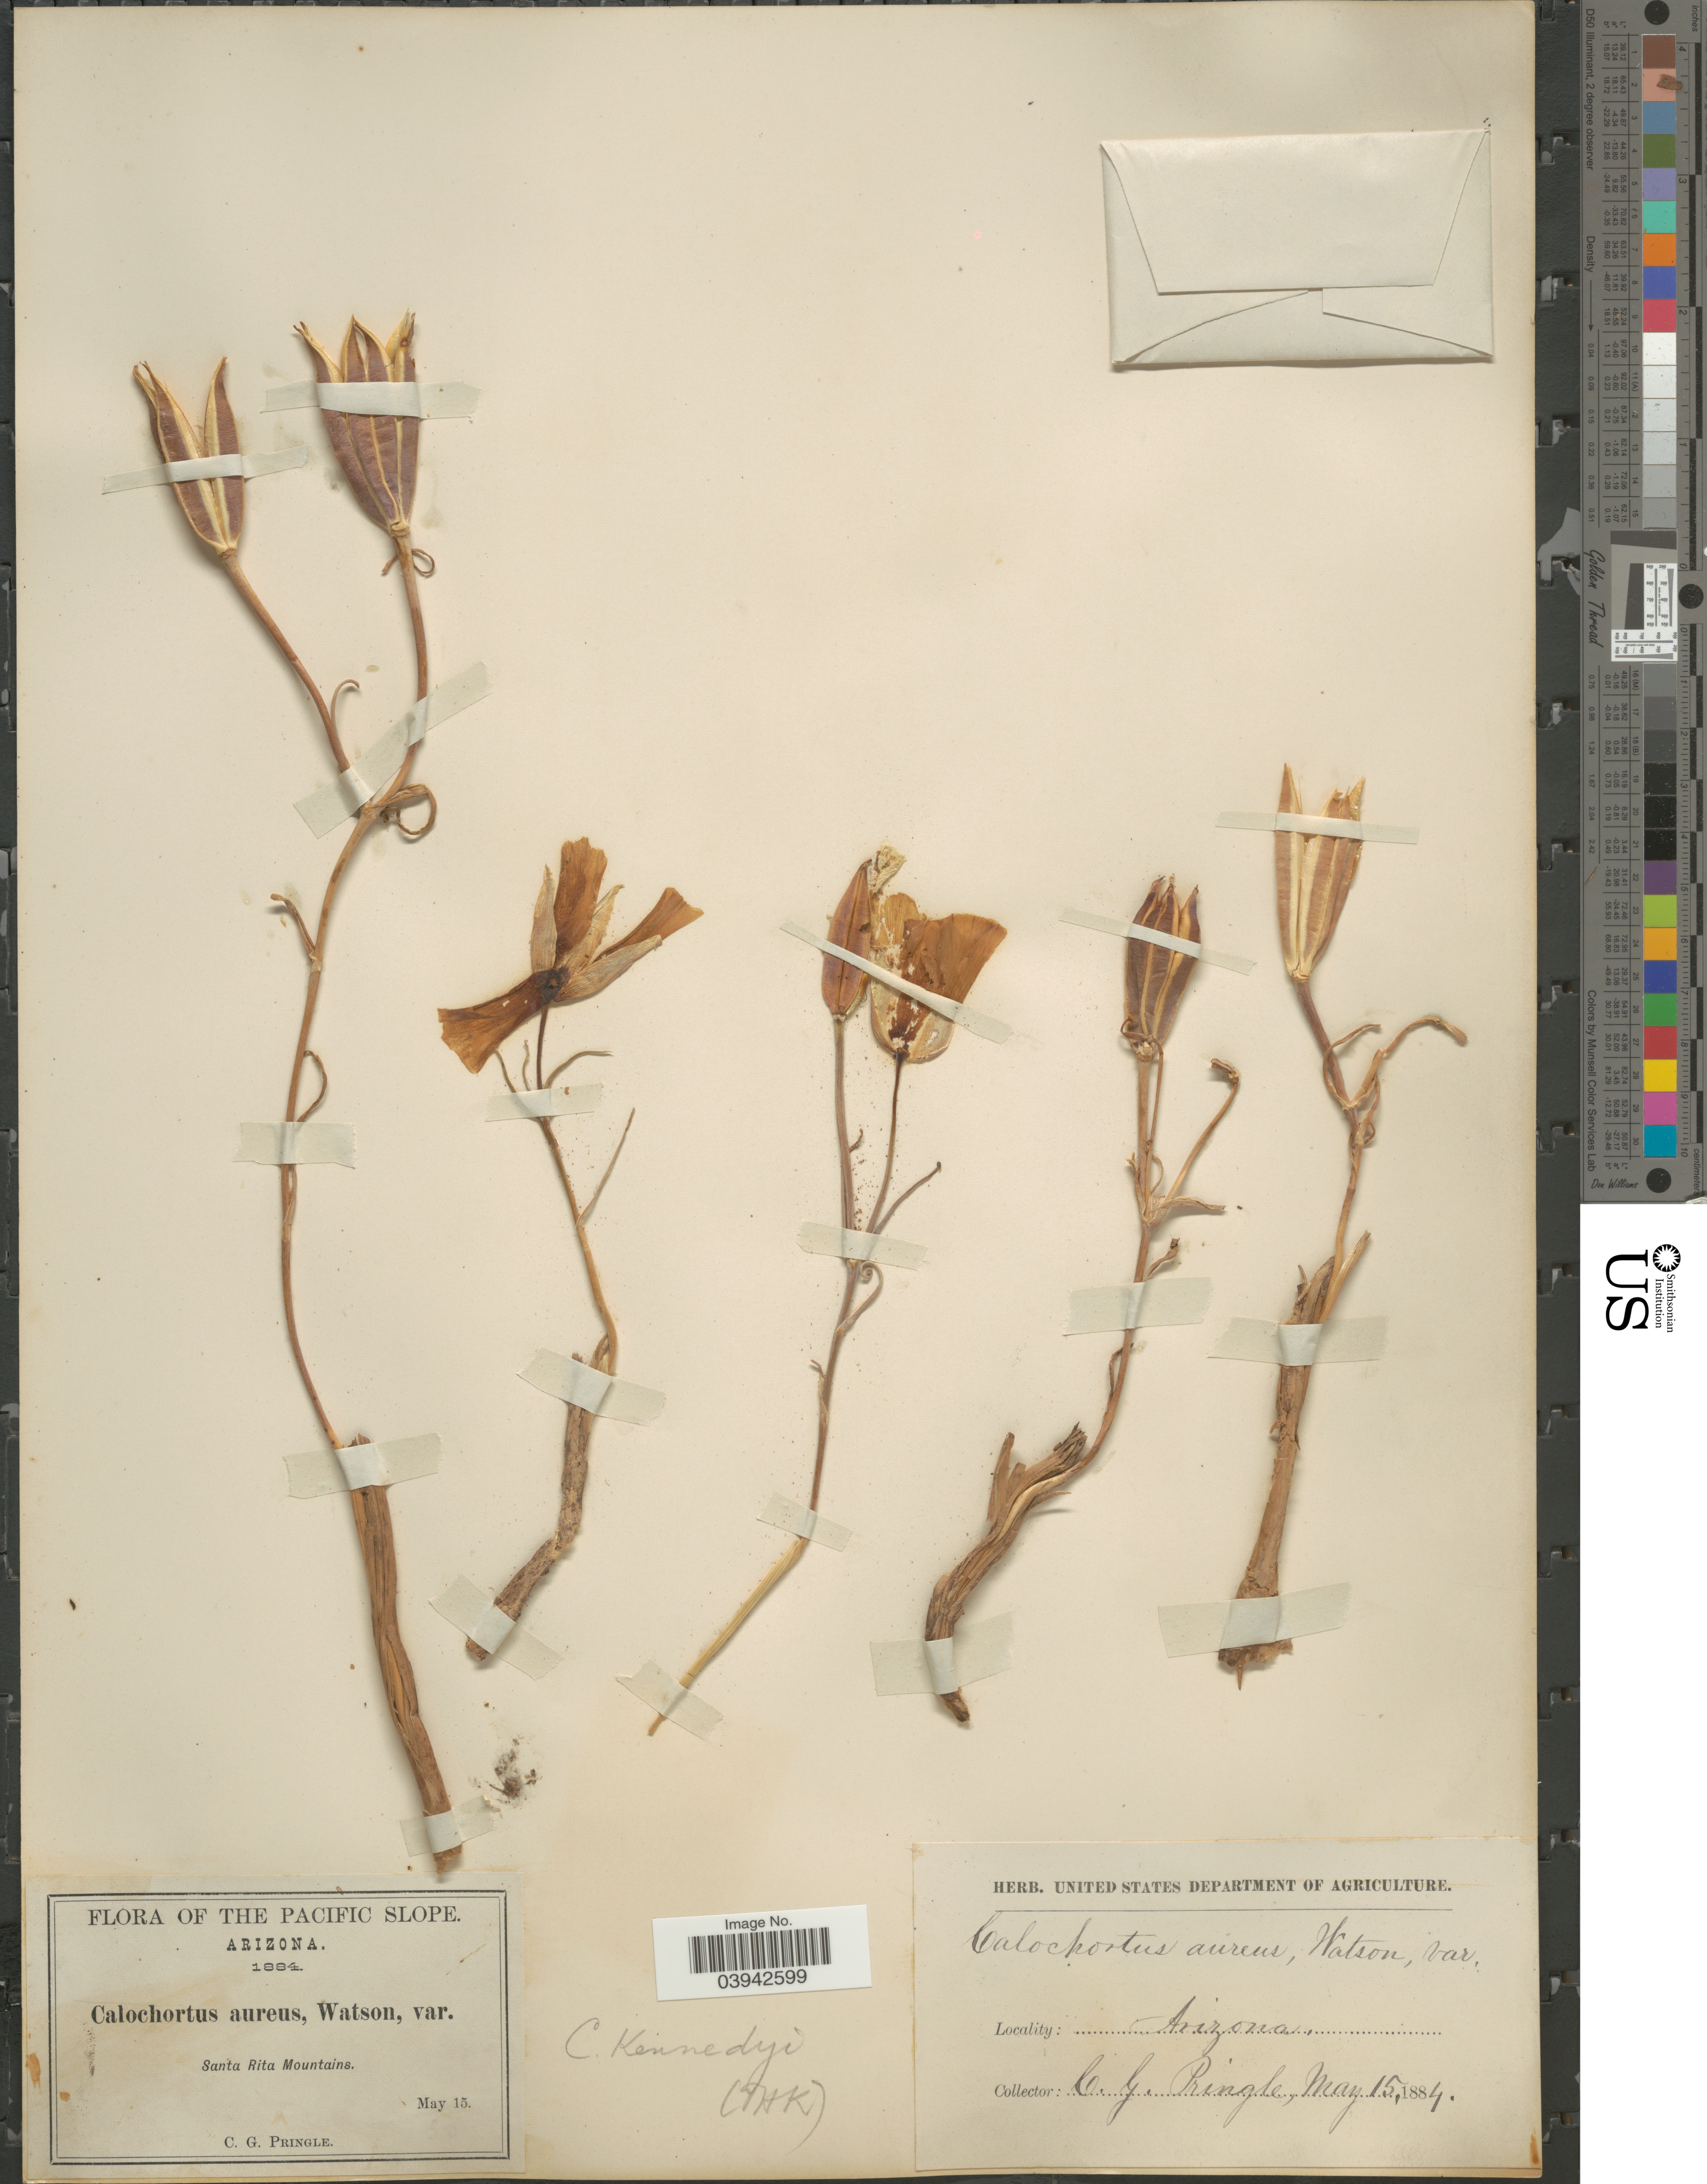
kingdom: Plantae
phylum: Tracheophyta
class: Liliopsida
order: Liliales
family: Liliaceae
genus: Calochortus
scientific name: Calochortus kennedyi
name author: Porter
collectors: C. G. Pringle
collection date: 1884-05-15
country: United States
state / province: Arizona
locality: The Pacific Slope. Santa Rita Mountains.